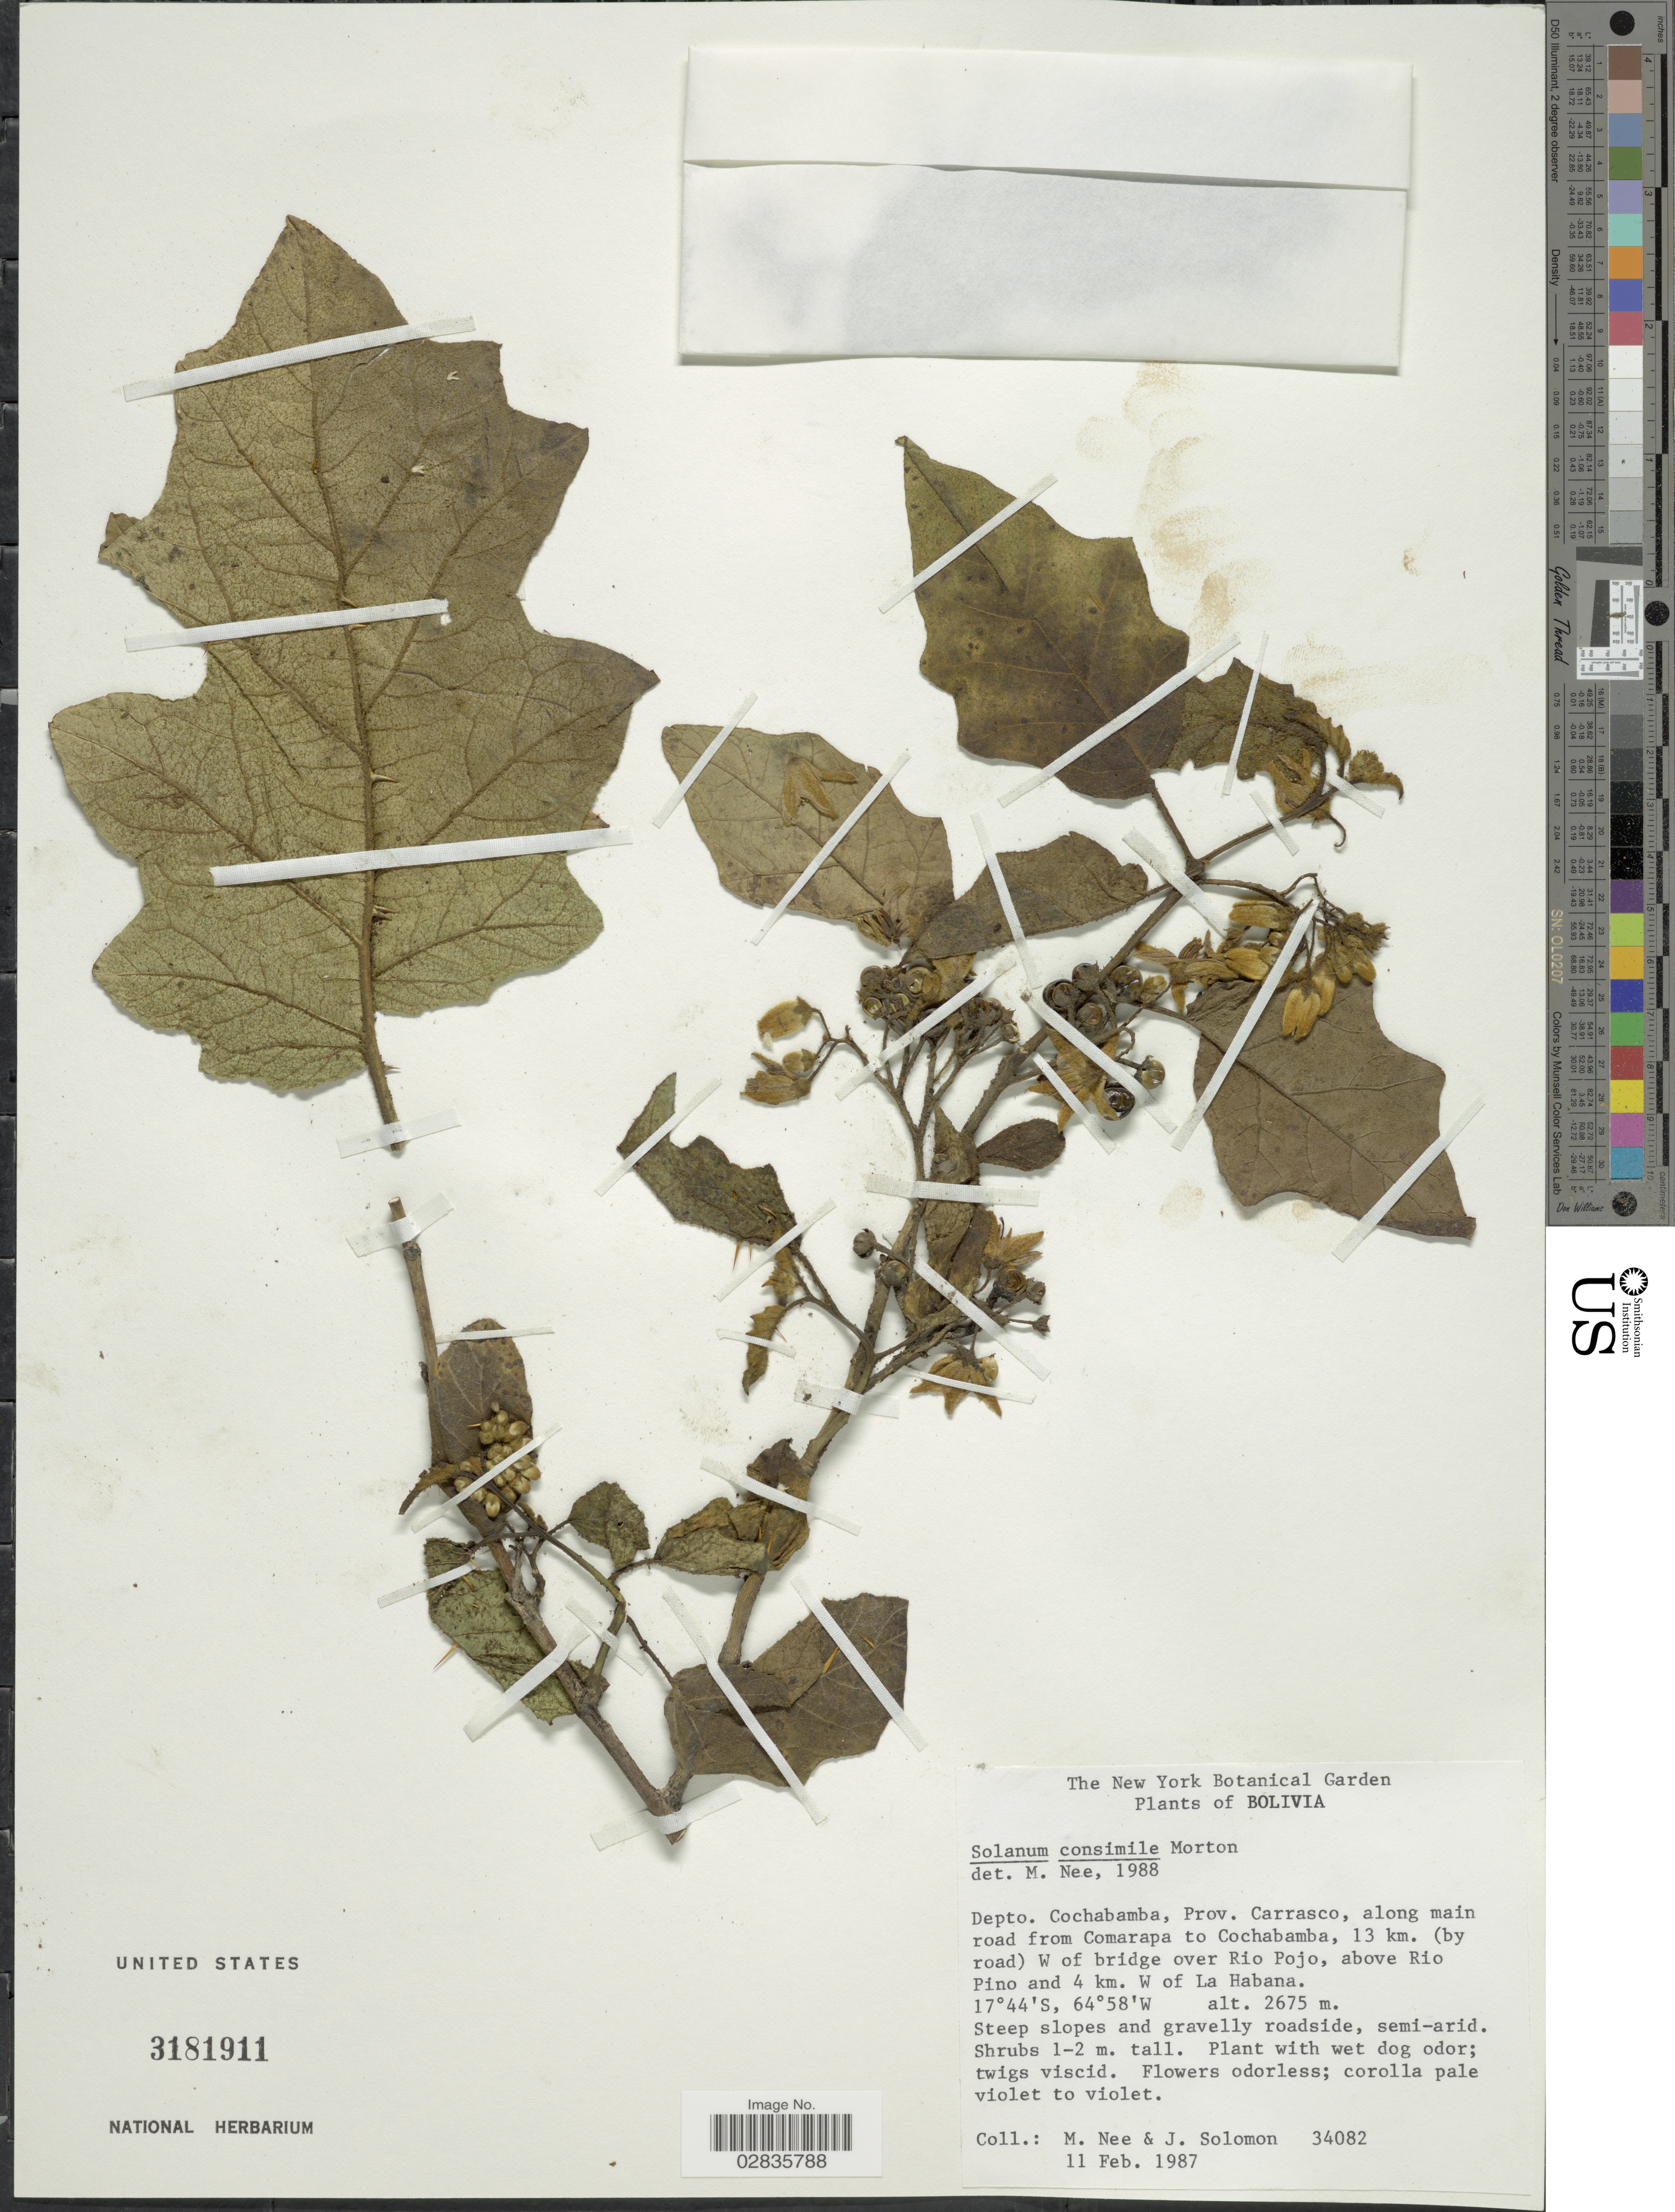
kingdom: Plantae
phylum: Tracheophyta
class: Magnoliopsida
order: Solanales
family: Solanaceae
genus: Solanum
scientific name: Solanum consimile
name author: C.V. Morton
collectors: M. Nee & J. Solomon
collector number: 34082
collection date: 1987-02-11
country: Bolivia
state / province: Cochabamba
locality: Depto. Cochabamba, Prov. Carrasco, along main road from Comarapa to Cochabamba, 13 km. (by road) W of bridge over Rio Pojo, above Rio Pino and 4 km. W of La Habana.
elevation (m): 2675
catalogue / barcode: US 3181911